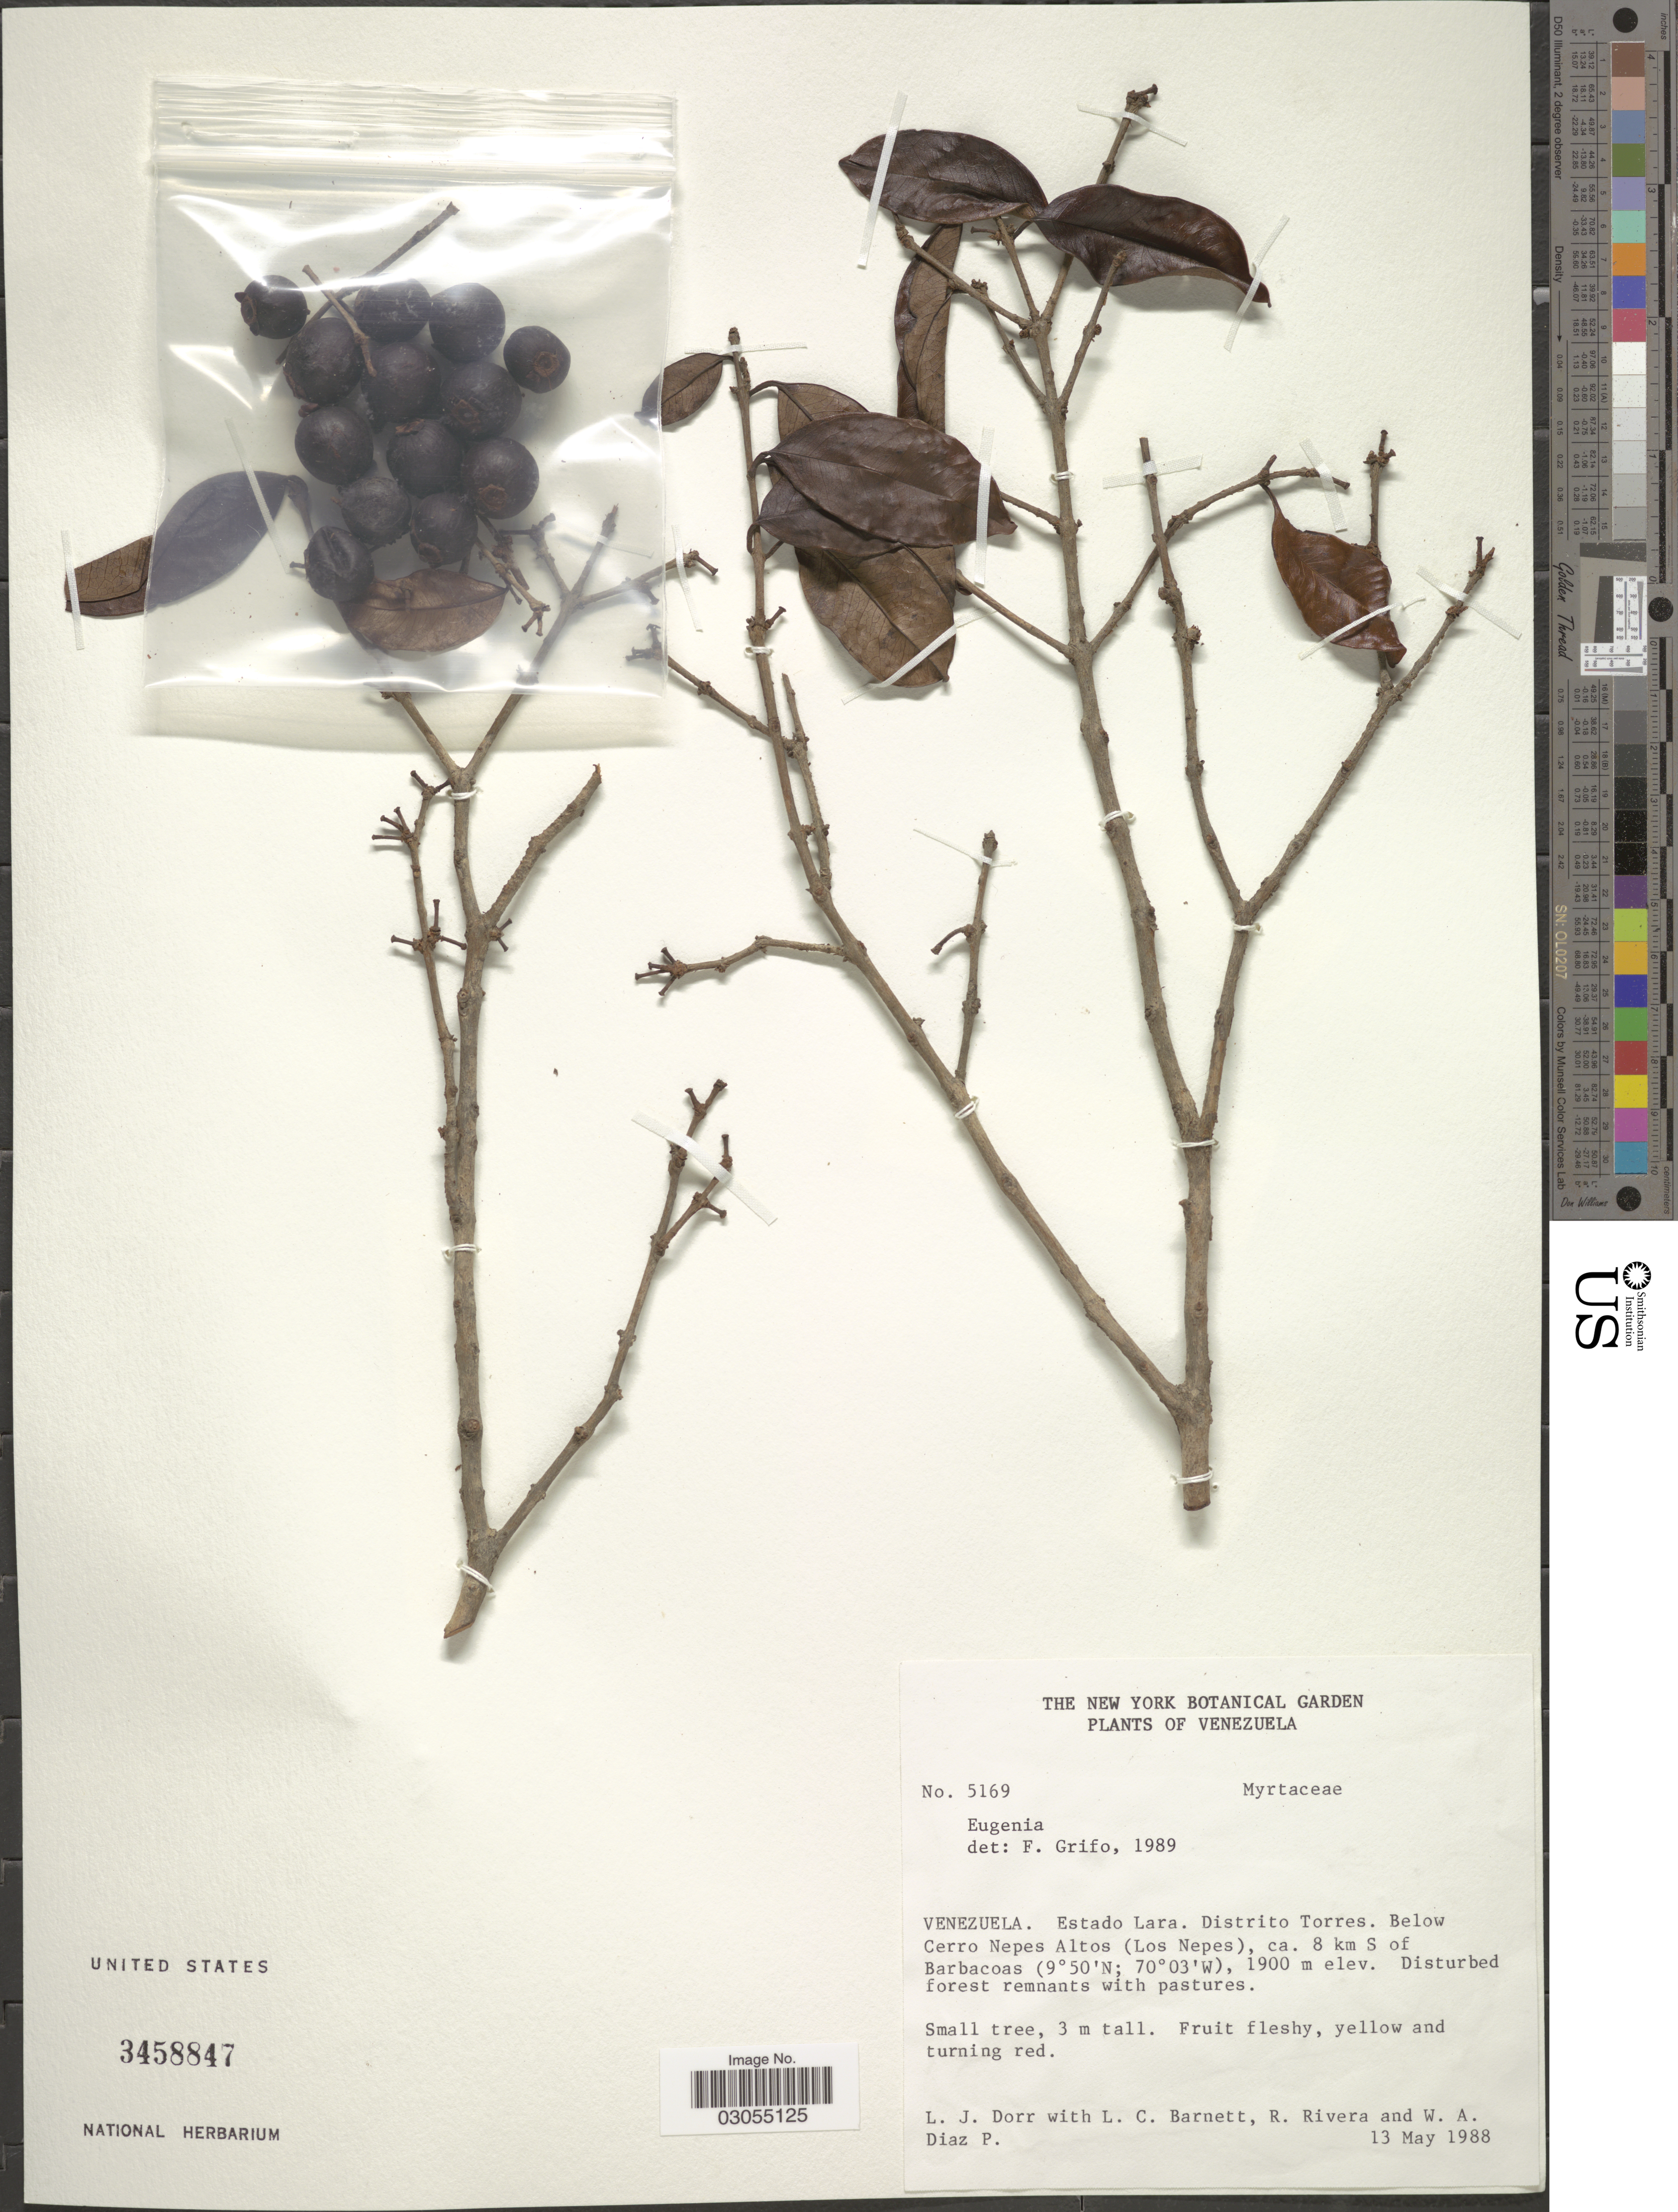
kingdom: Plantae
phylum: Tracheophyta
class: Magnoliopsida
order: Myrtales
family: Myrtaceae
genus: Eugenia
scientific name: Eugenia sp.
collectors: L. J. Dorr, L. C. Barnett, R. Rivera & W. Díaz P.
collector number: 5169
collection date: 1988-05-13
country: Venezuela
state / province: Lara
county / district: Torres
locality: Below Cerro Nepes Altos (Los Nepes), ca. 8 km S of Barbacoas.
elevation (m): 1900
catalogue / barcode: US 3458847